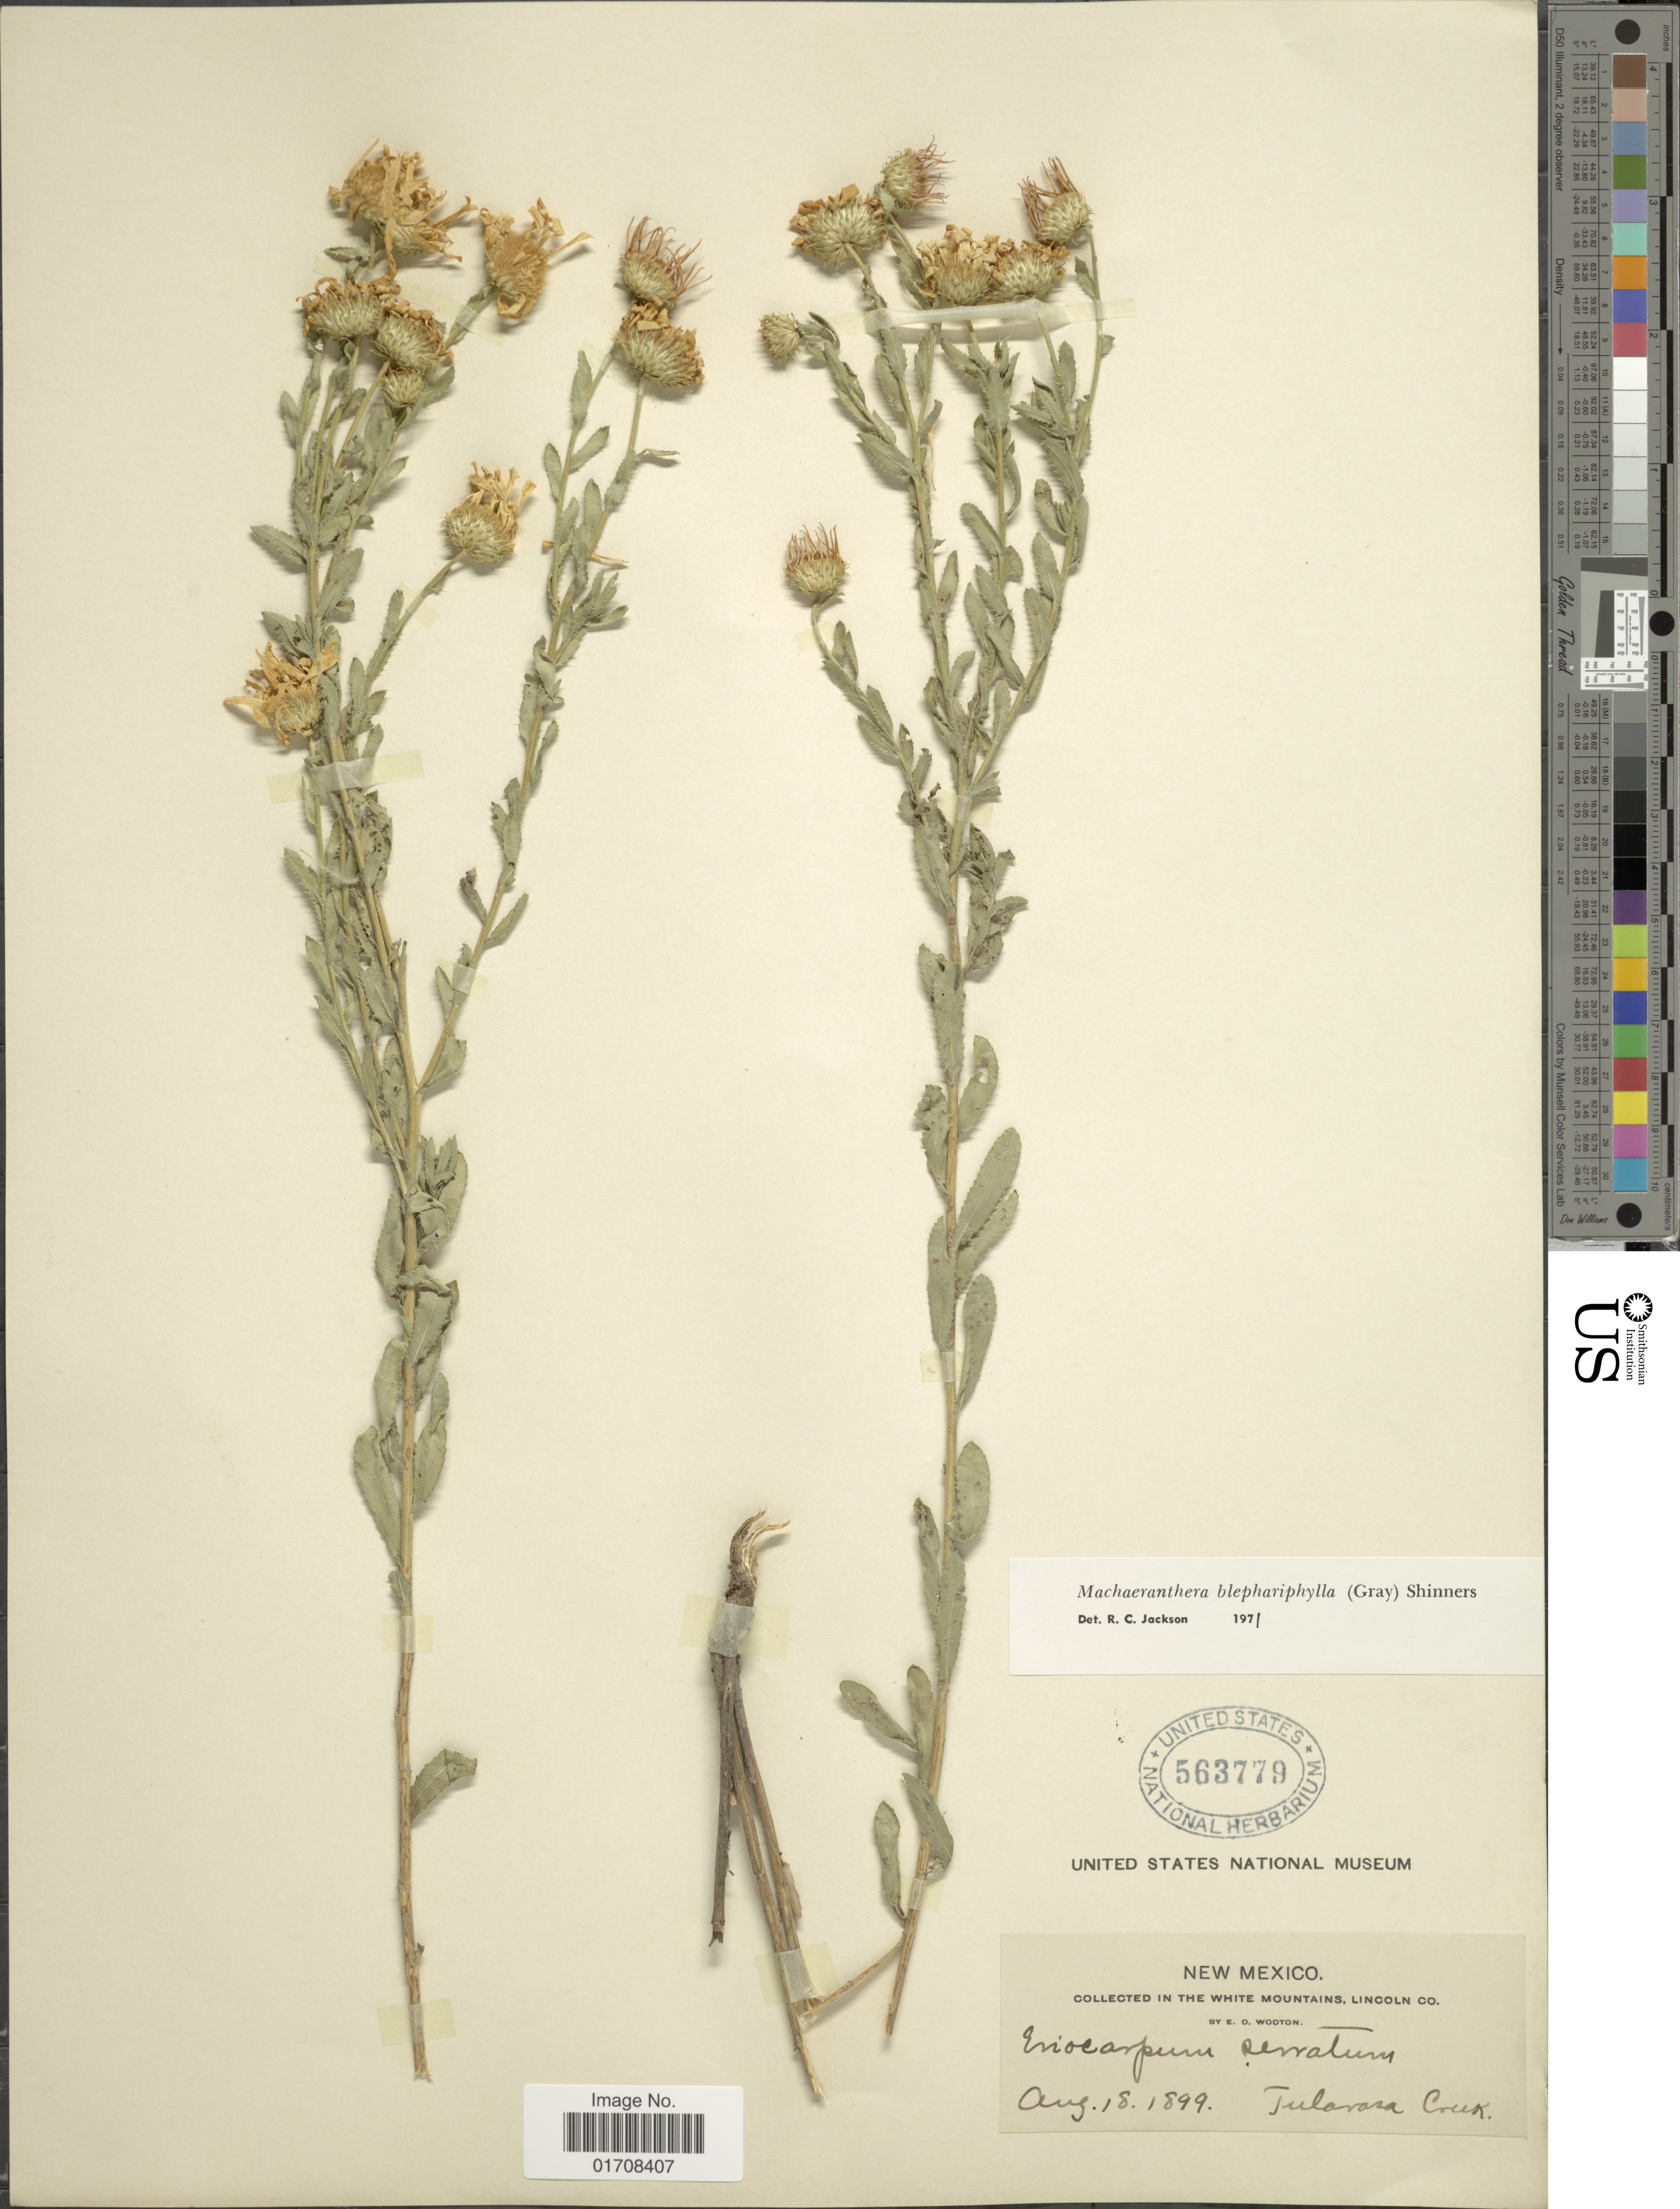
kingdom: Plantae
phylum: Tracheophyta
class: Magnoliopsida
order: Asterales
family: Asteraceae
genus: Machaeranthera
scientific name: Machaeranthera blephariphylla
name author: (A. Gray) Shinners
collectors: E. O. Wooton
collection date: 1899-08-18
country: United States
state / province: New Mexico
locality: White Mountains, Lincoln Co., Tularosa Creek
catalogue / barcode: US 563779